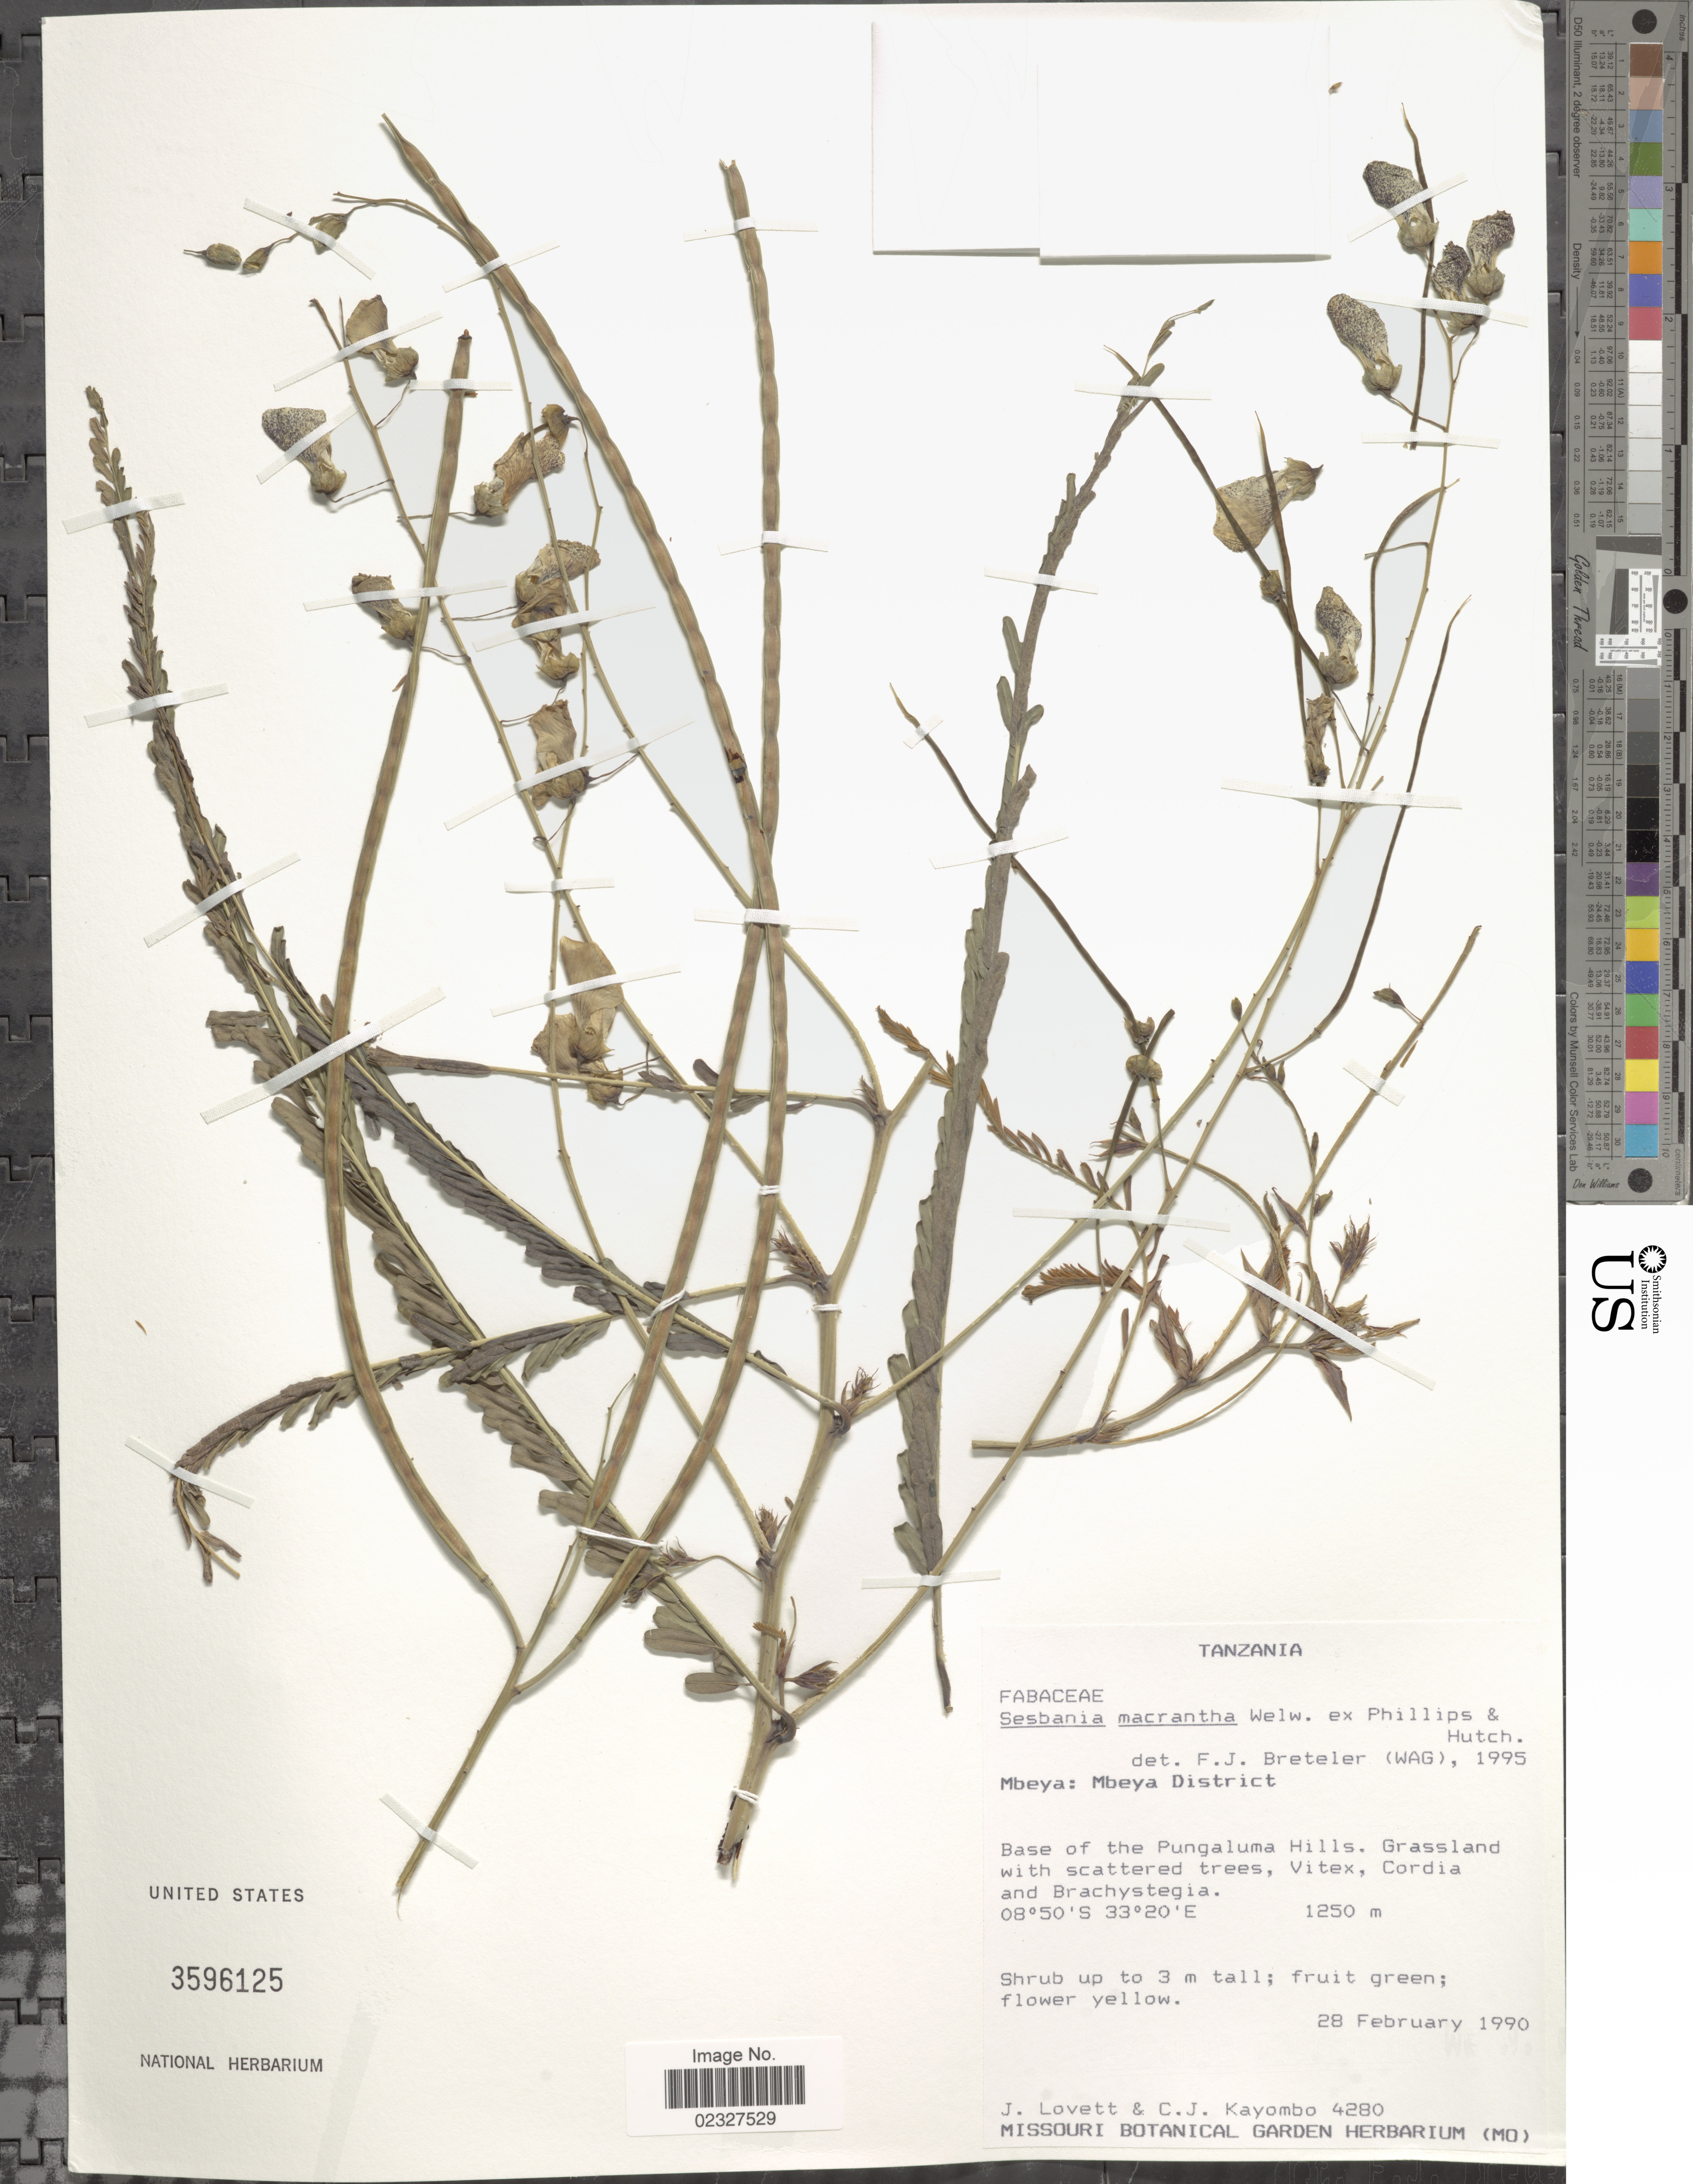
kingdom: Plantae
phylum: Tracheophyta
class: Magnoliopsida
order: Fabales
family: Fabaceae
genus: Sesbania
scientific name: Sesbania macrantha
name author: Welw. ex E. Phillips & Hutch.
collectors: J. Lovett & C. Kayombo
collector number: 4280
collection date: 1990-02-28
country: Tanzania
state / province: Mbeya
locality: Mbeya District, base of the Pungaluma Hills, grassland with scattered trees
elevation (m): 1250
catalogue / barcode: US 3596125